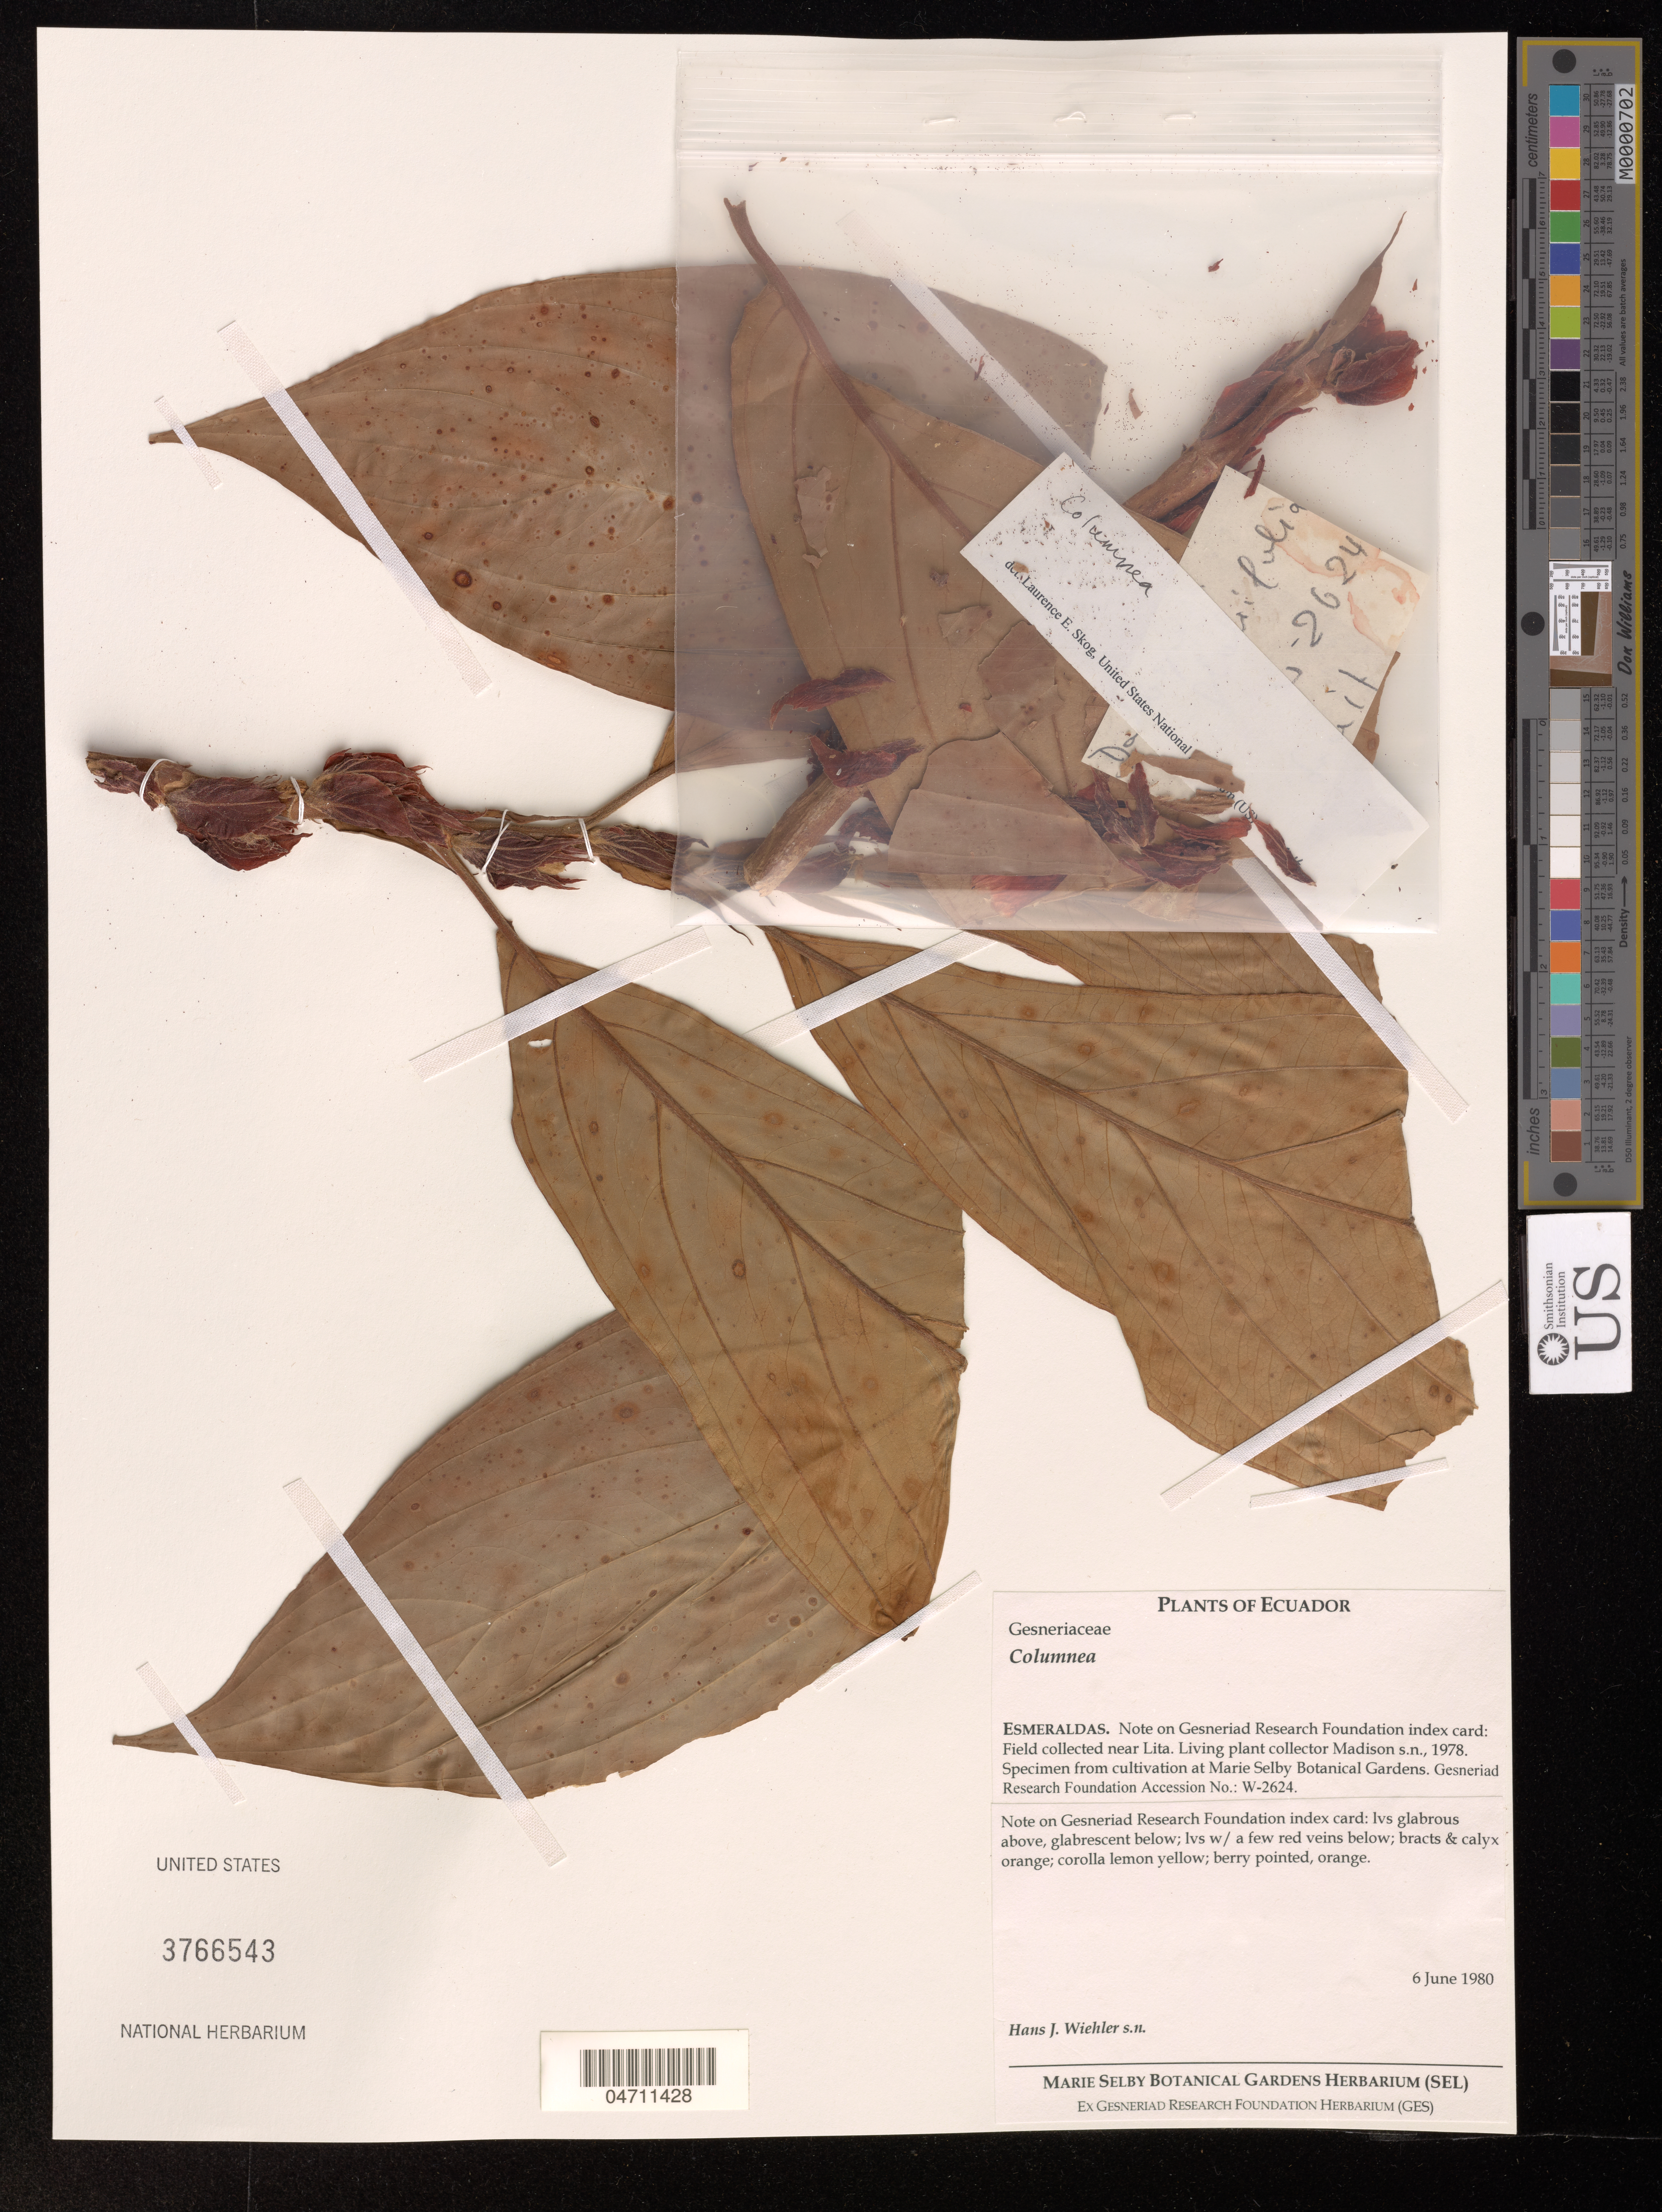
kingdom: Plantae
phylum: Tracheophyta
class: Magnoliopsida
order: Lamiales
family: Gesneriaceae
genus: Columnea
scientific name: Columnea sulcata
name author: L.E. Skog & L.P. Kvist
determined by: Skog, Laurence E.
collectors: H. J. Wiehler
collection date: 1980-06-06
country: Ecuador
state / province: Esmeraldas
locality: Near Lita.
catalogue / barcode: US 3766543